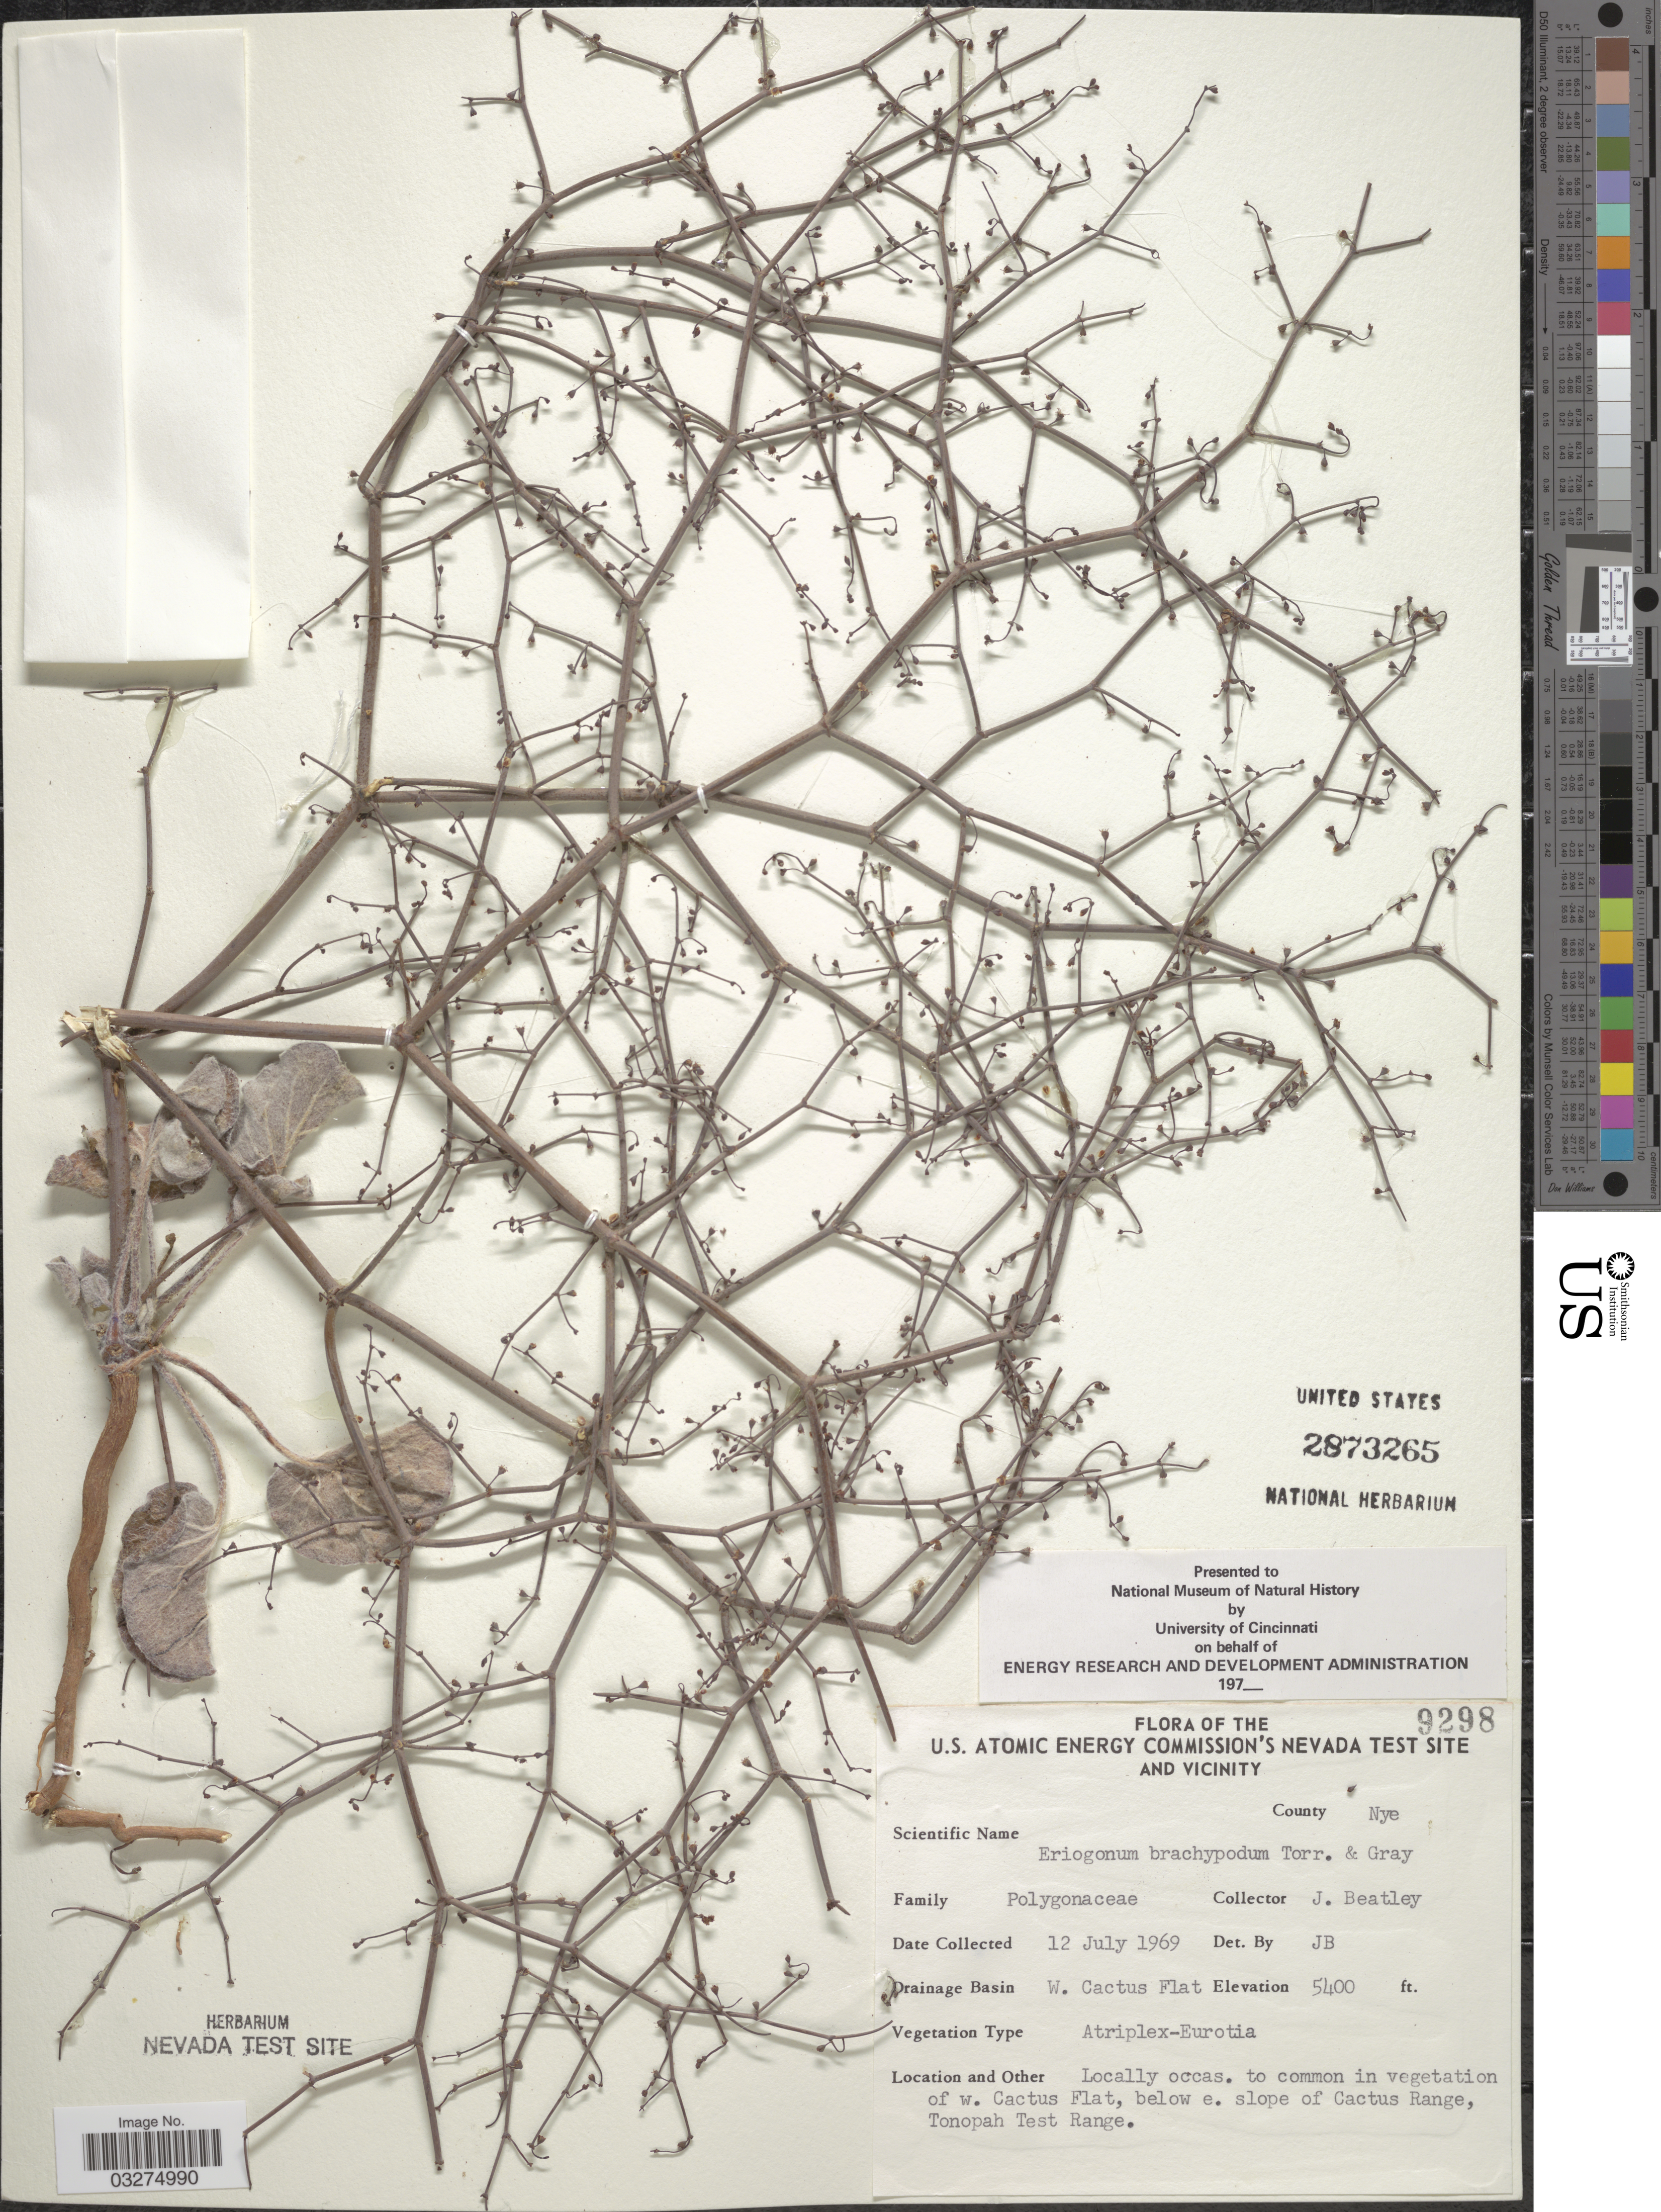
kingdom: Plantae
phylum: Tracheophyta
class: Magnoliopsida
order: Caryophyllales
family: Polygonaceae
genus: Eriogonum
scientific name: Eriogonum brachypodum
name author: Torr. & A. Gray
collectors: J. C. Beatley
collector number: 9298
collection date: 1969-07-12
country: United States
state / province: Nevada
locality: U. S. Atomic Energy Commission's Nevada Test Site and Vicinity. County Nye. Drainage Basin W. Cactus Flat. W. Cactus Flat, below e. slope of Cactus Range, Tonopah Test Range.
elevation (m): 1646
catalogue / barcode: US 2873265